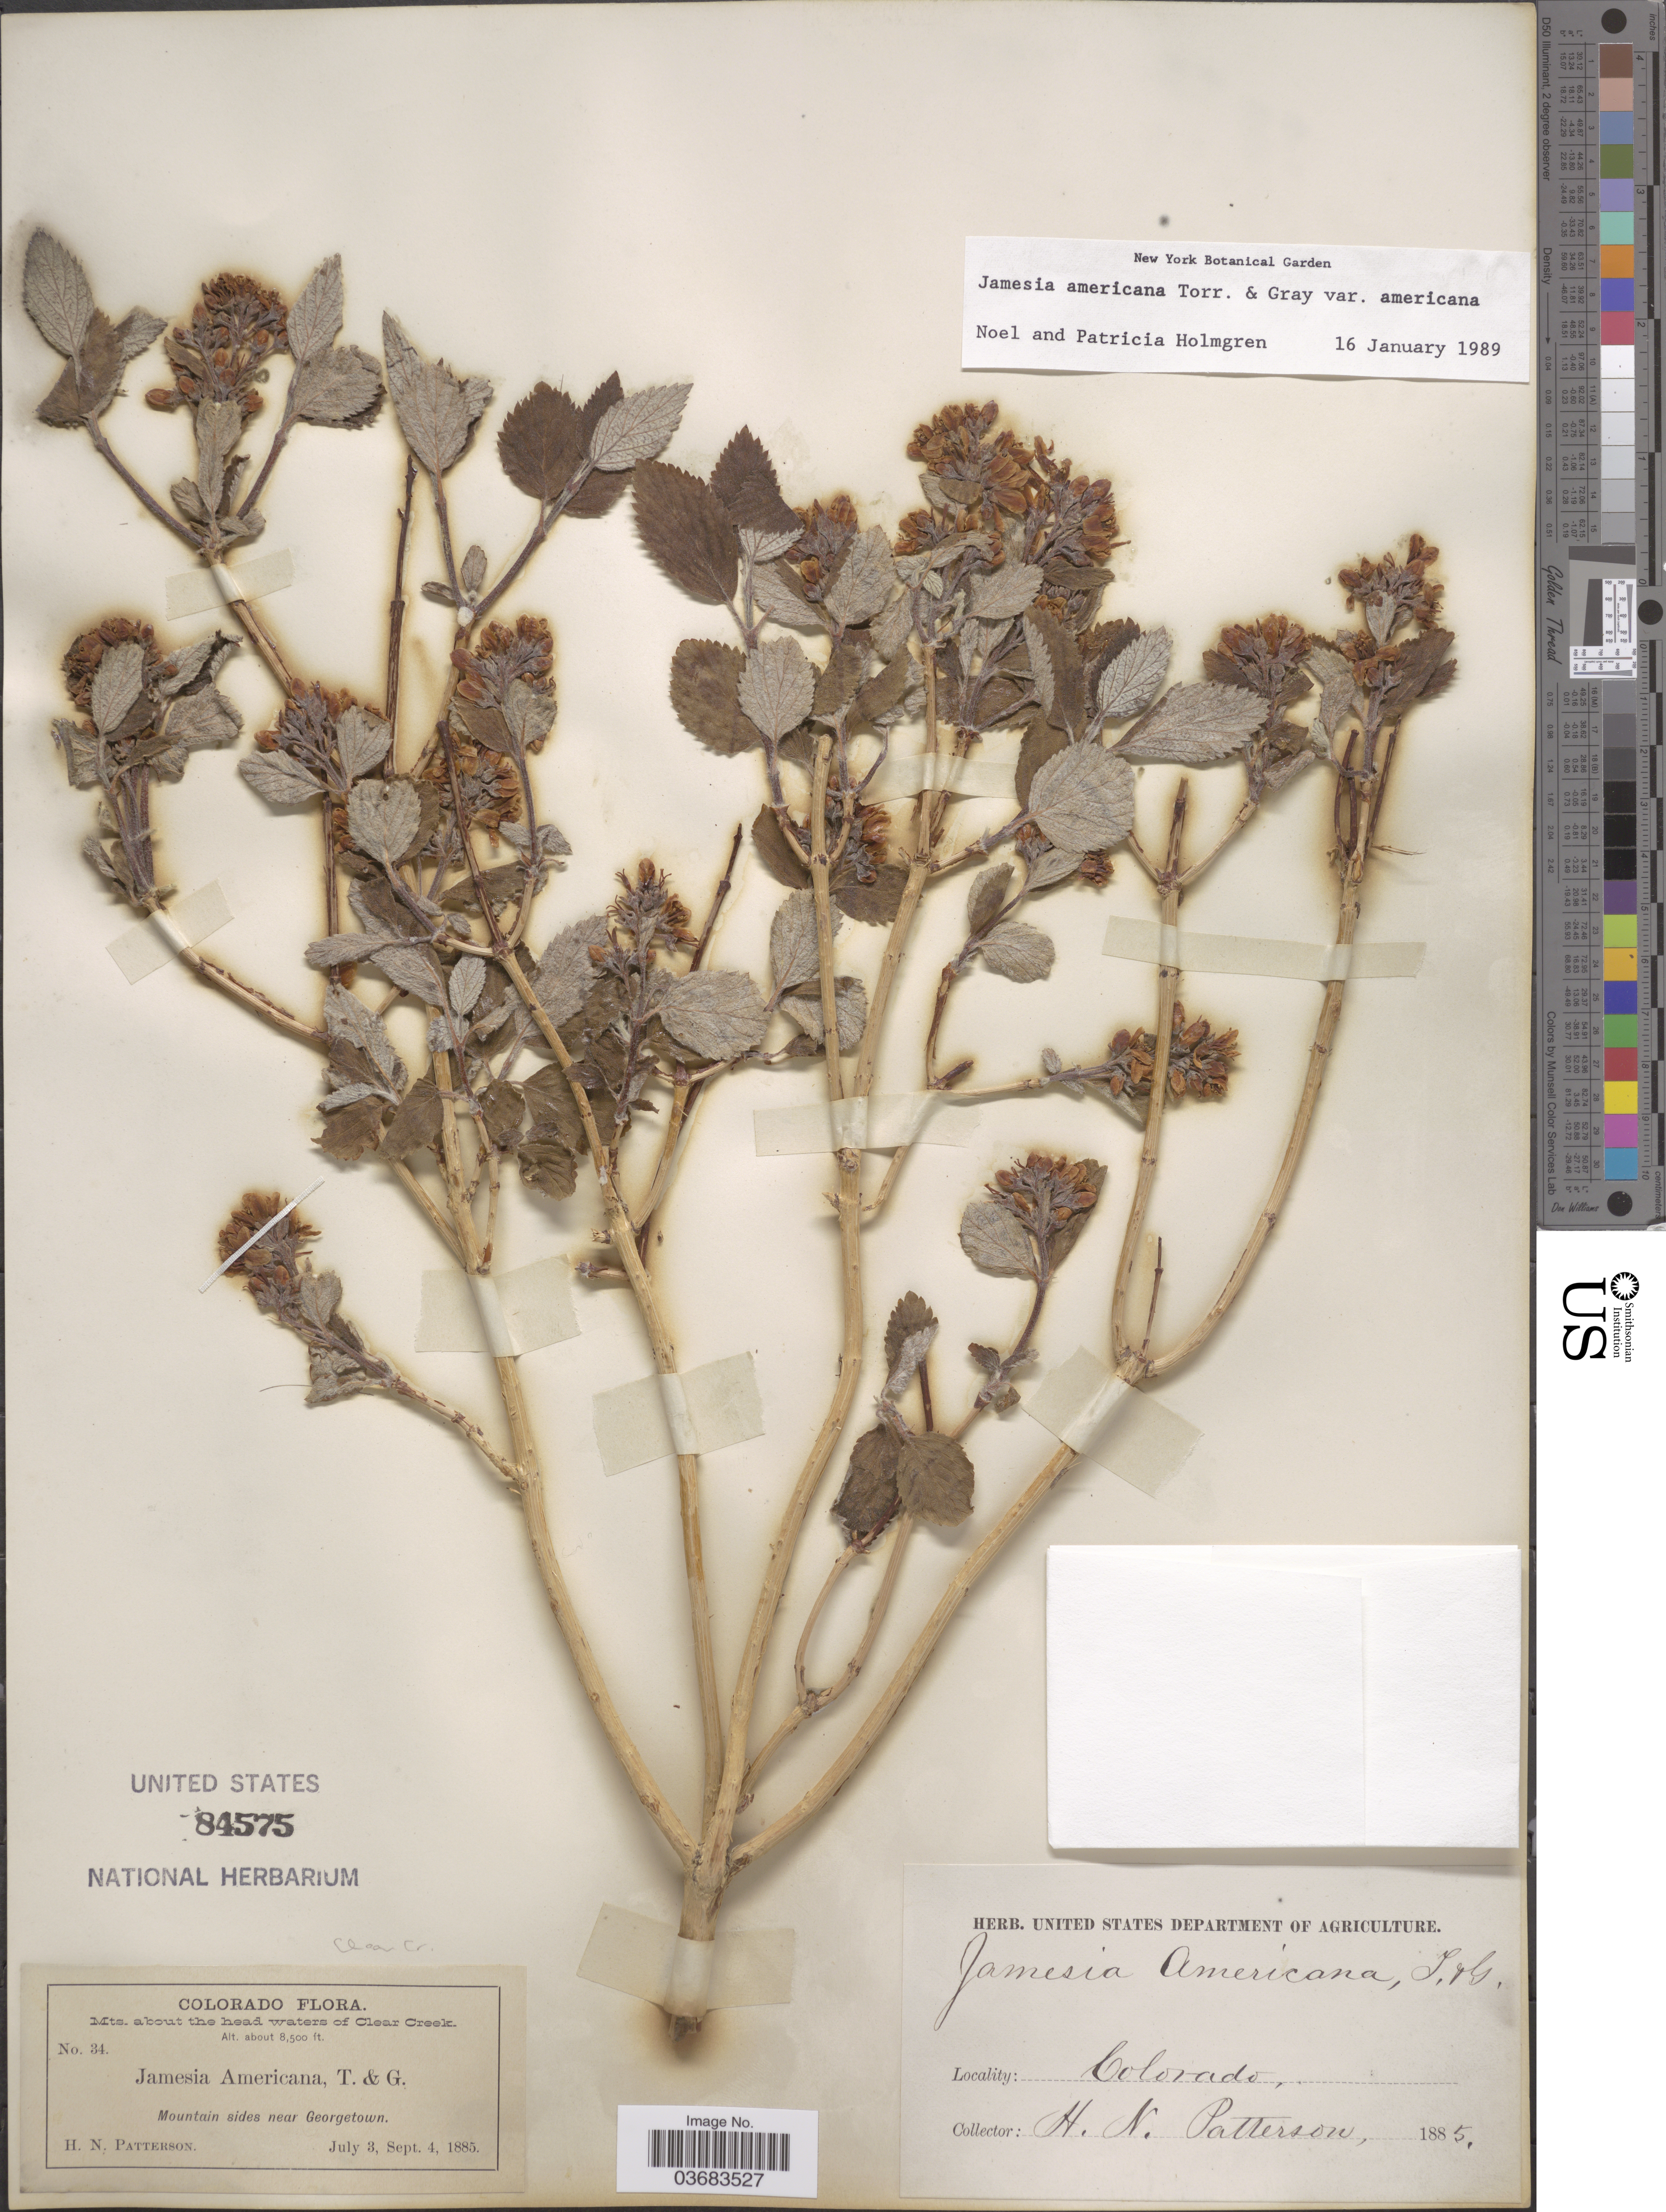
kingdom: Plantae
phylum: Tracheophyta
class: Magnoliopsida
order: Cornales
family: Hydrangeaceae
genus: Edwinia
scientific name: Edwinia americana var. americana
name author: (Torr. & A. Gray) A. Heller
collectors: H. N. Patterson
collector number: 34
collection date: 1885-07-03/1885-09-04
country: United States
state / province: Colorado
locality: Clear Cr. Mts. about the head waters of Clear Creek. Mountain sides near Georgetown.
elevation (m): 2591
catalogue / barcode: US 84575